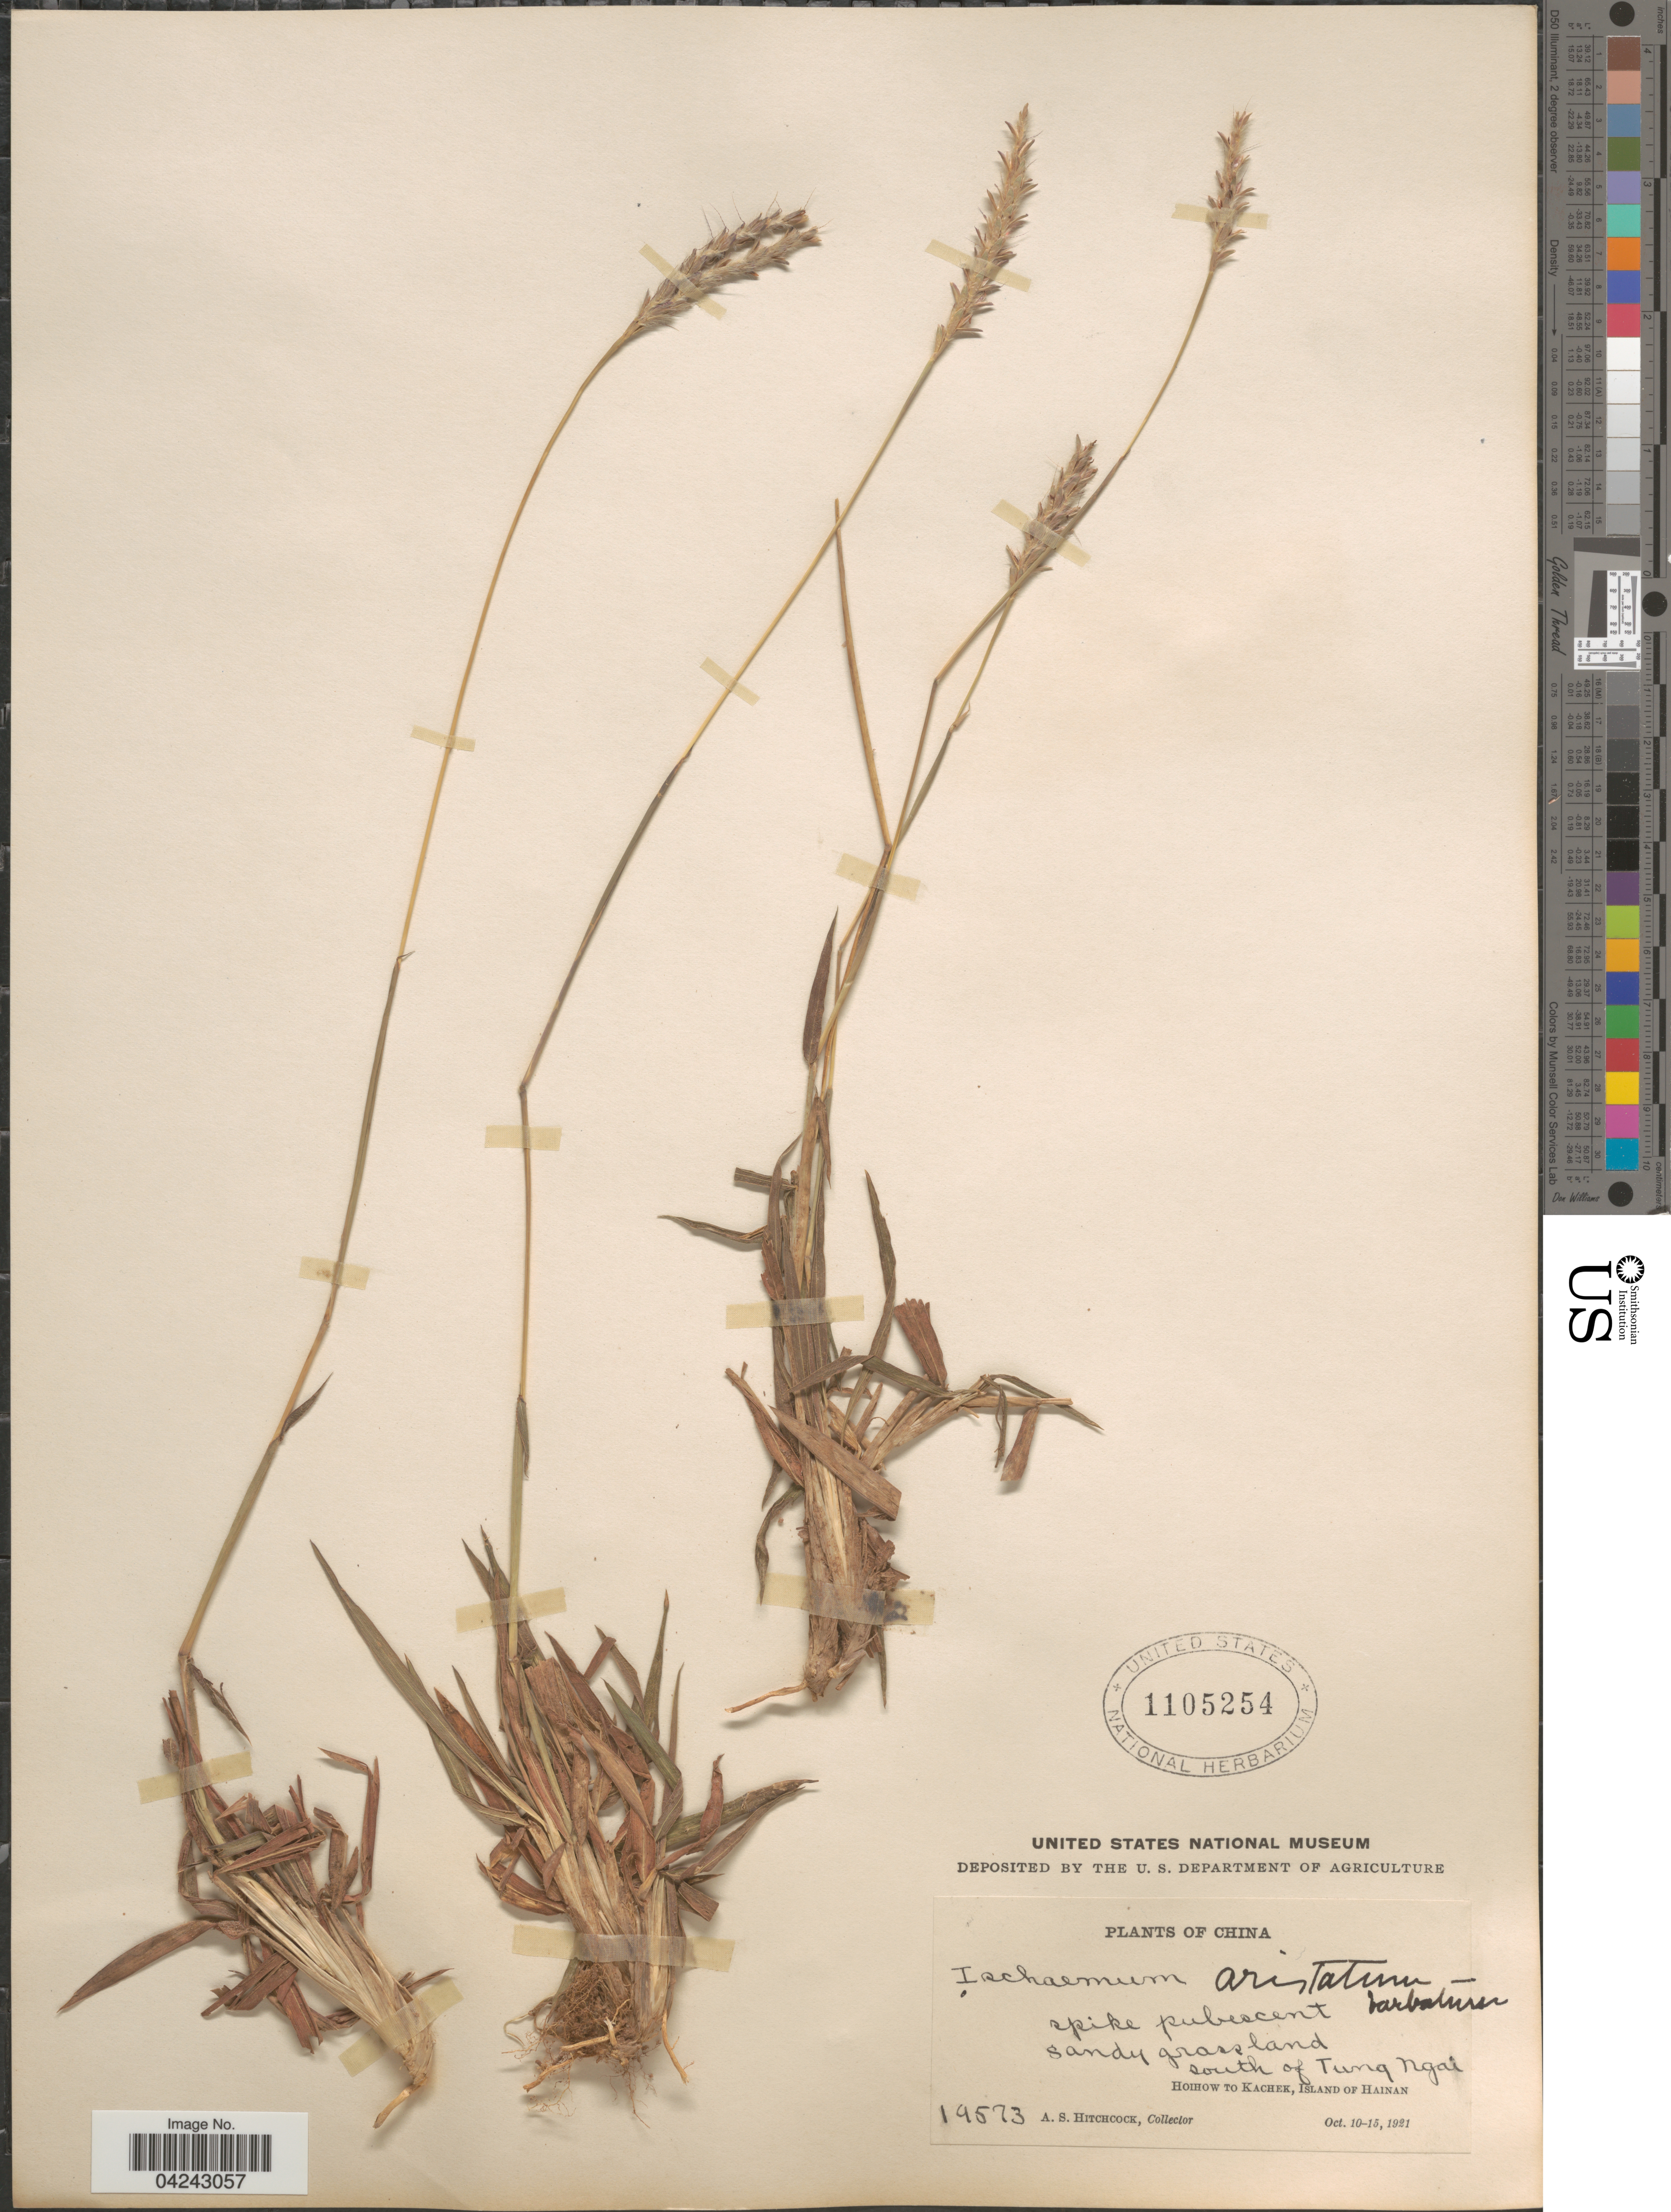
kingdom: Plantae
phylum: Tracheophyta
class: Liliopsida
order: Poales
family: Poaceae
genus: Ischaemum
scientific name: Ischaemum aristatum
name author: L.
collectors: A. S. Hitchcock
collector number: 19573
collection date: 1921-10-10/1921-10-15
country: China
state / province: Hainan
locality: South of Tung Ngai. Hoihow To Kachek, Island Of Hainan.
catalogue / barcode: US 1105254